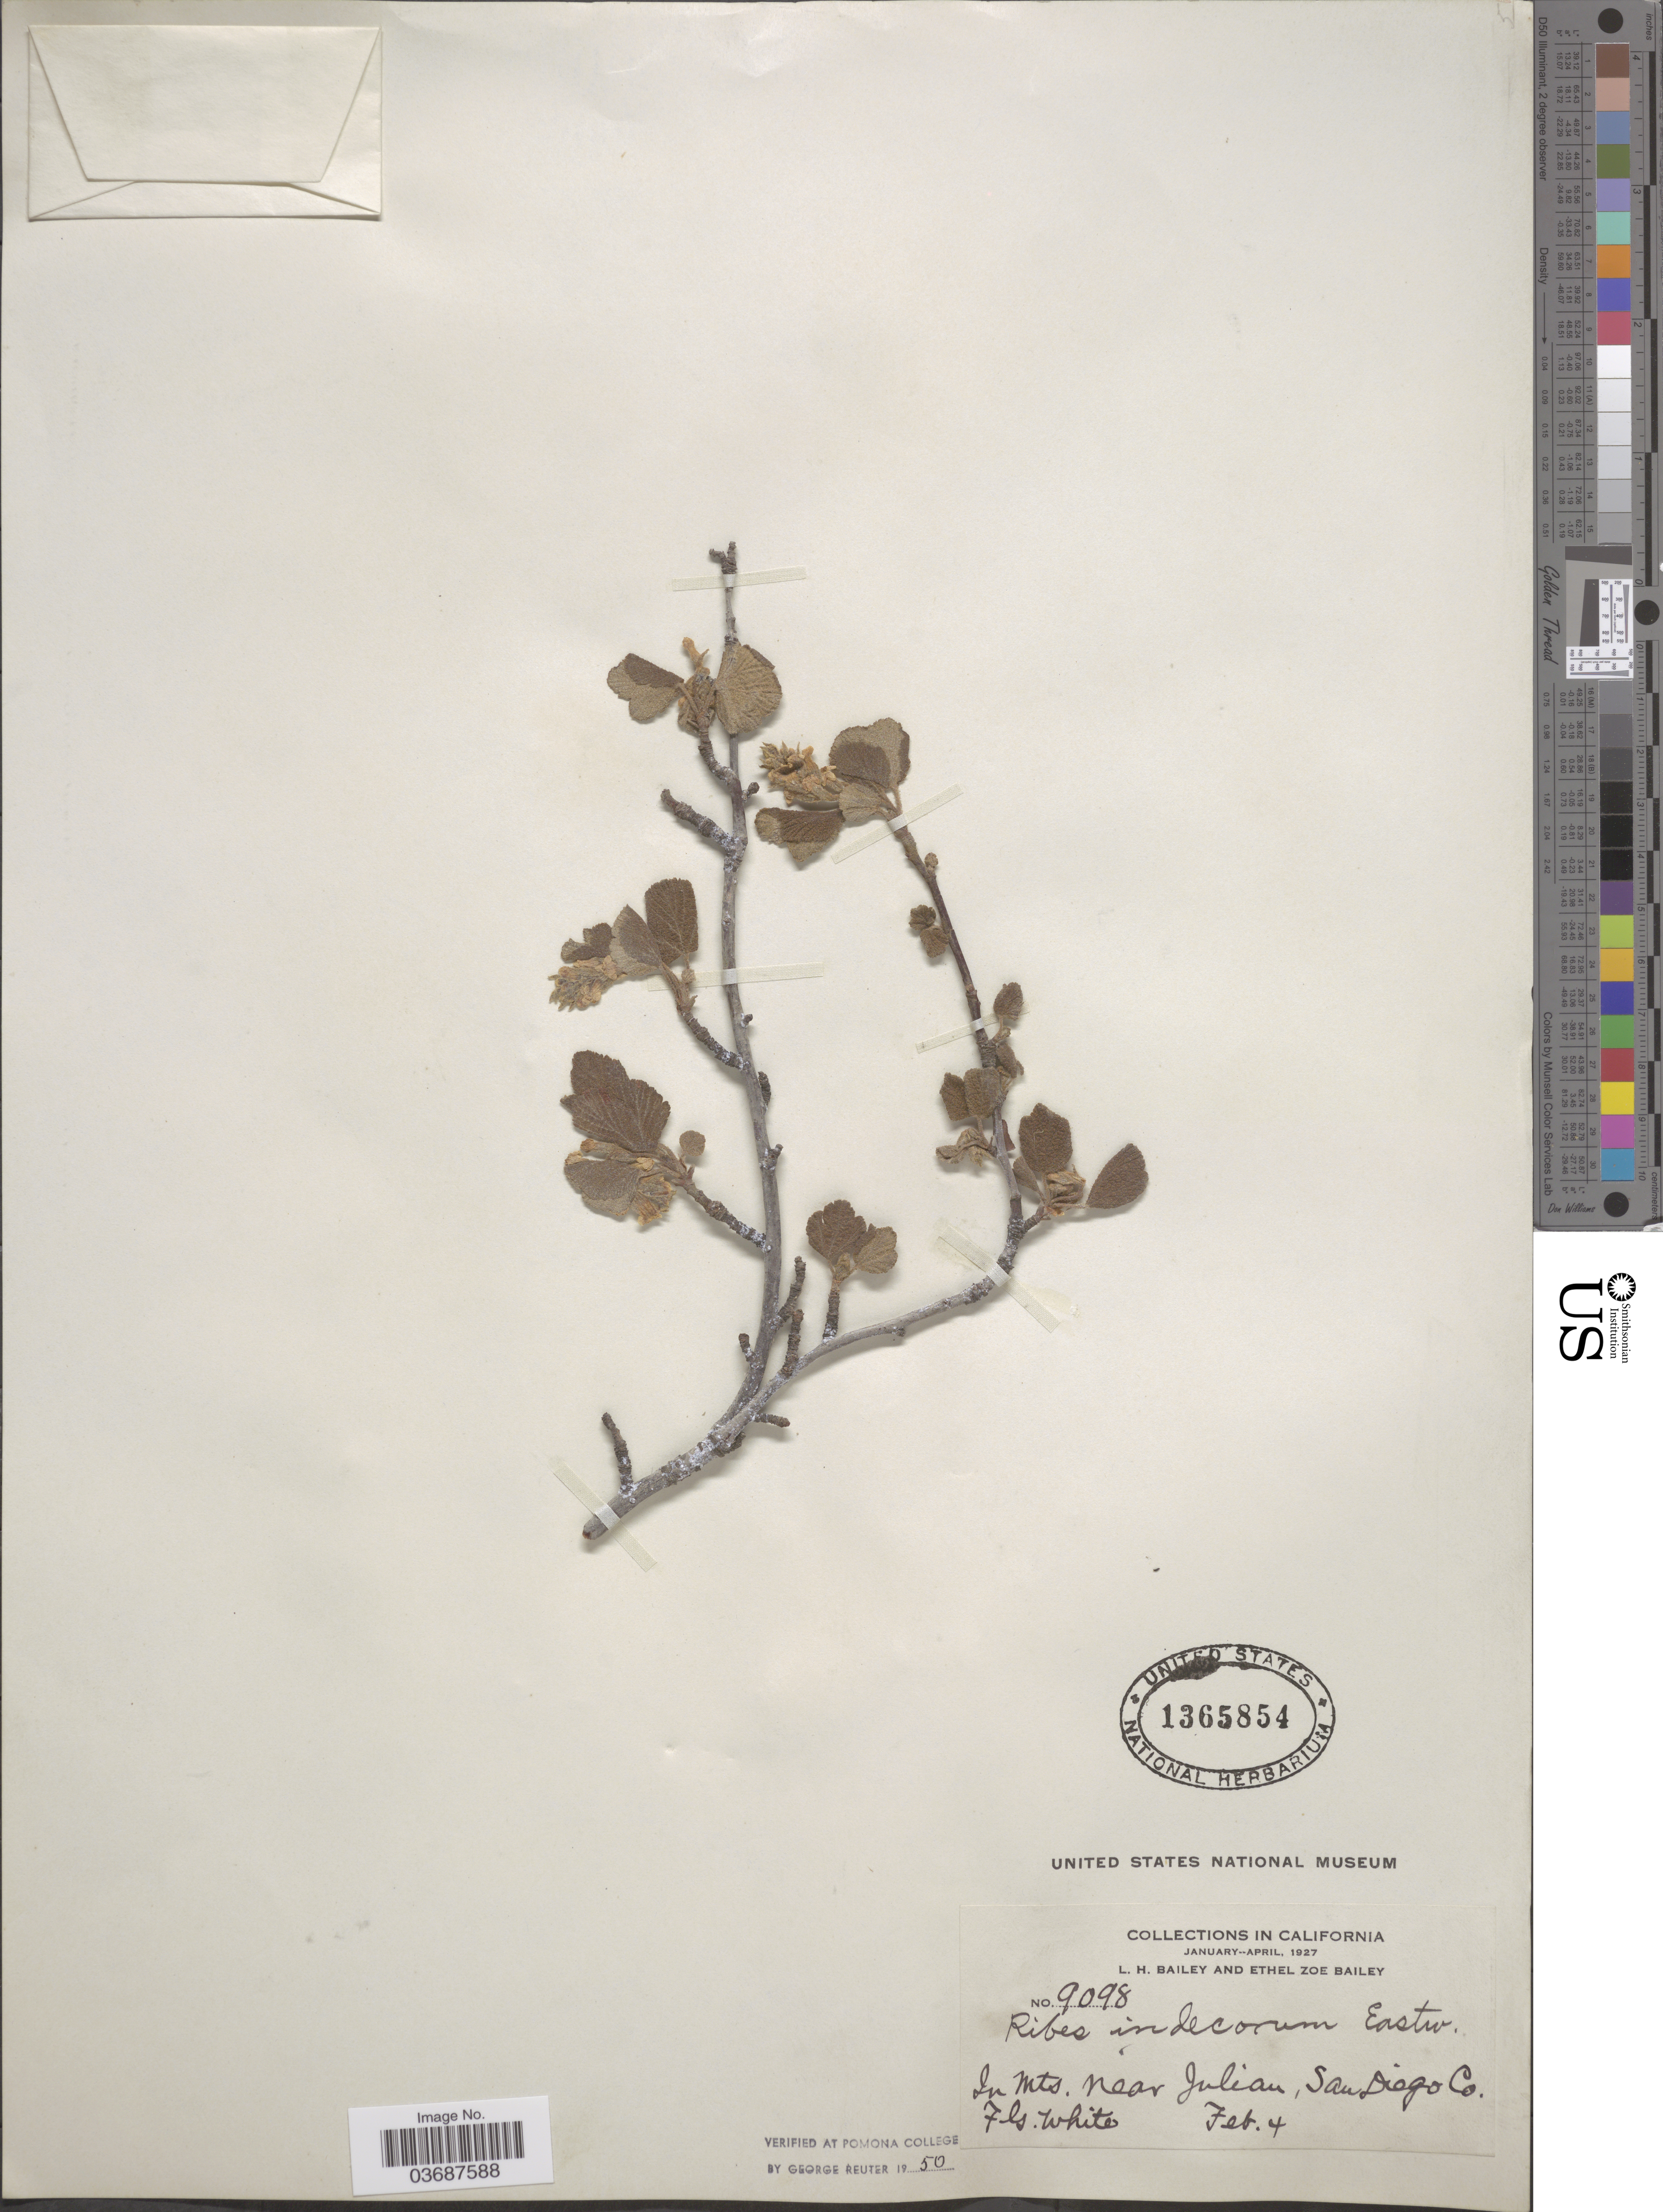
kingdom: Plantae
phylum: Tracheophyta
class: Magnoliopsida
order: Saxifragales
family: Grossulariaceae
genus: Ribes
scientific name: Ribes indecorum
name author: Eastw.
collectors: L. H. Bailey & E. Z. Bailey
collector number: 9098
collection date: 1927-02-04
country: United States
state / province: California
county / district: San Diego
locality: California January--April, 1927. [unsure placement] In Mts. near Julian , San Diego Co.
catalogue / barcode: US 1365854